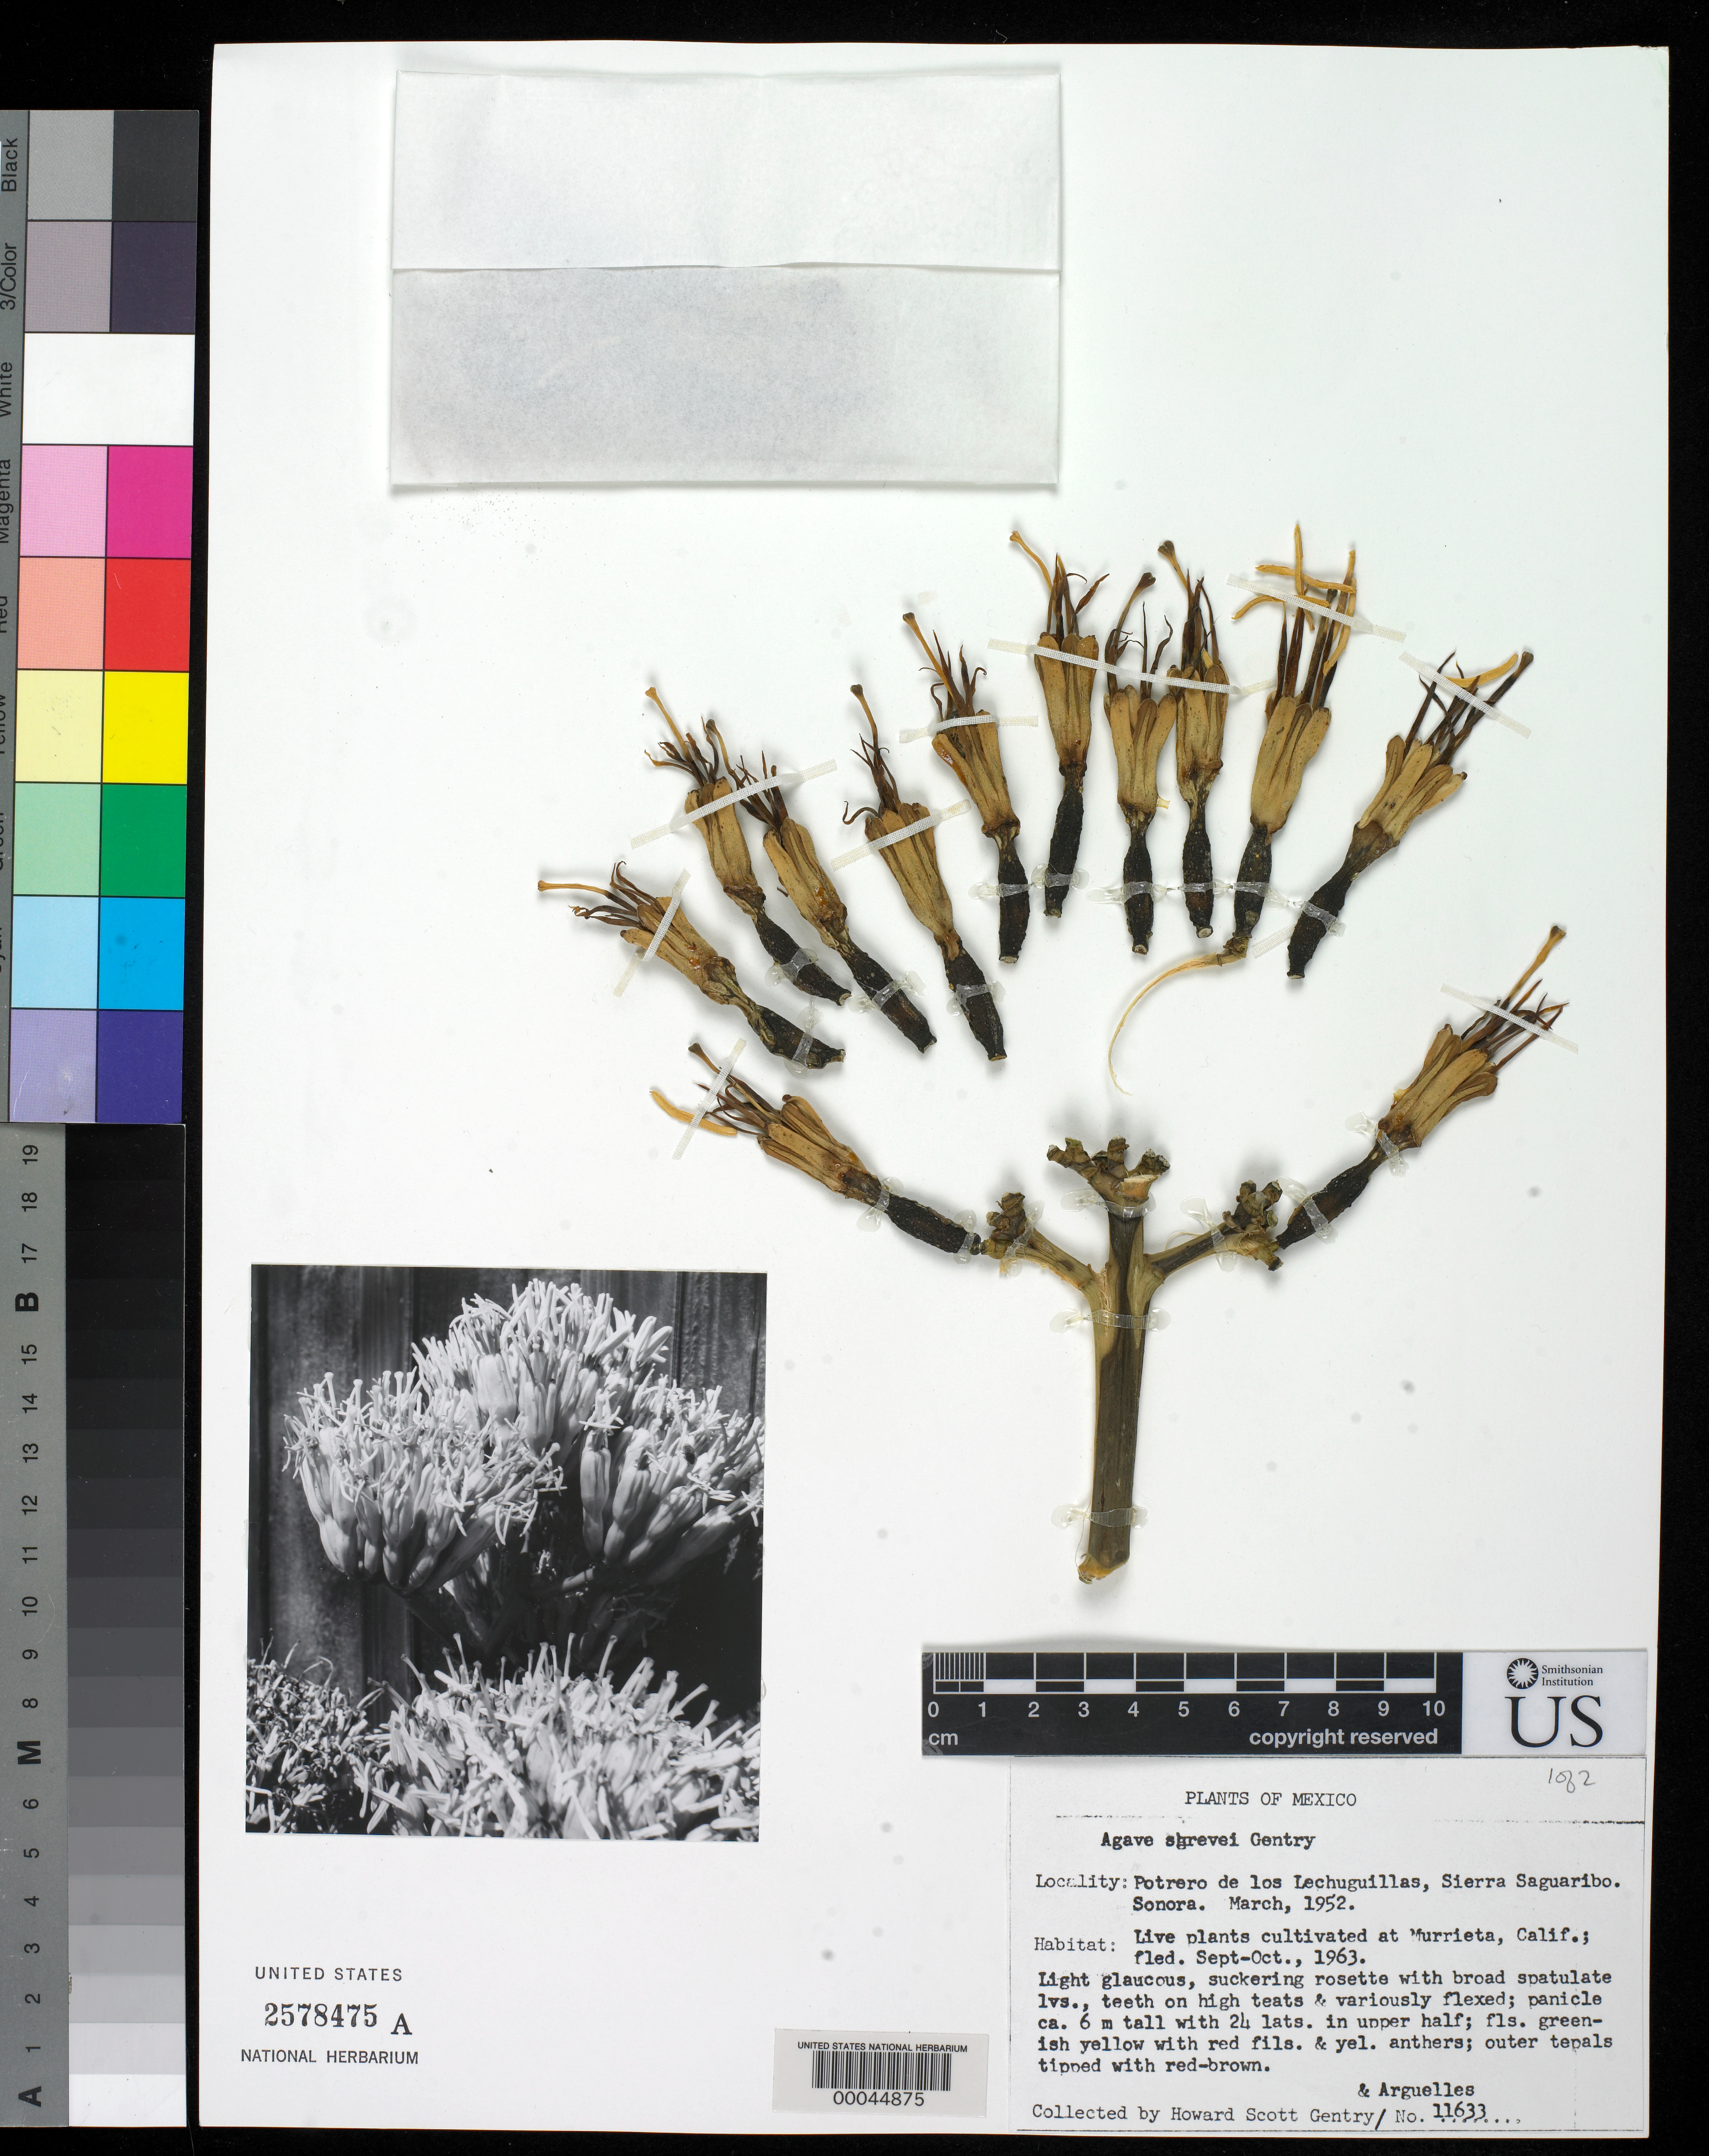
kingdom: Plantae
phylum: Tracheophyta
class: Liliopsida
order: Asparagales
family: Asparagaceae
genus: Agave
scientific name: Agave shrevei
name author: Gentry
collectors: H. S. Gentry & J. Arguelles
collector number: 11633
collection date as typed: Mar 1952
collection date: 1952-03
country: Mexico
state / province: Sonora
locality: Potrero de los lechuguillas, sierra saguaribo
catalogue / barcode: US 2578475A